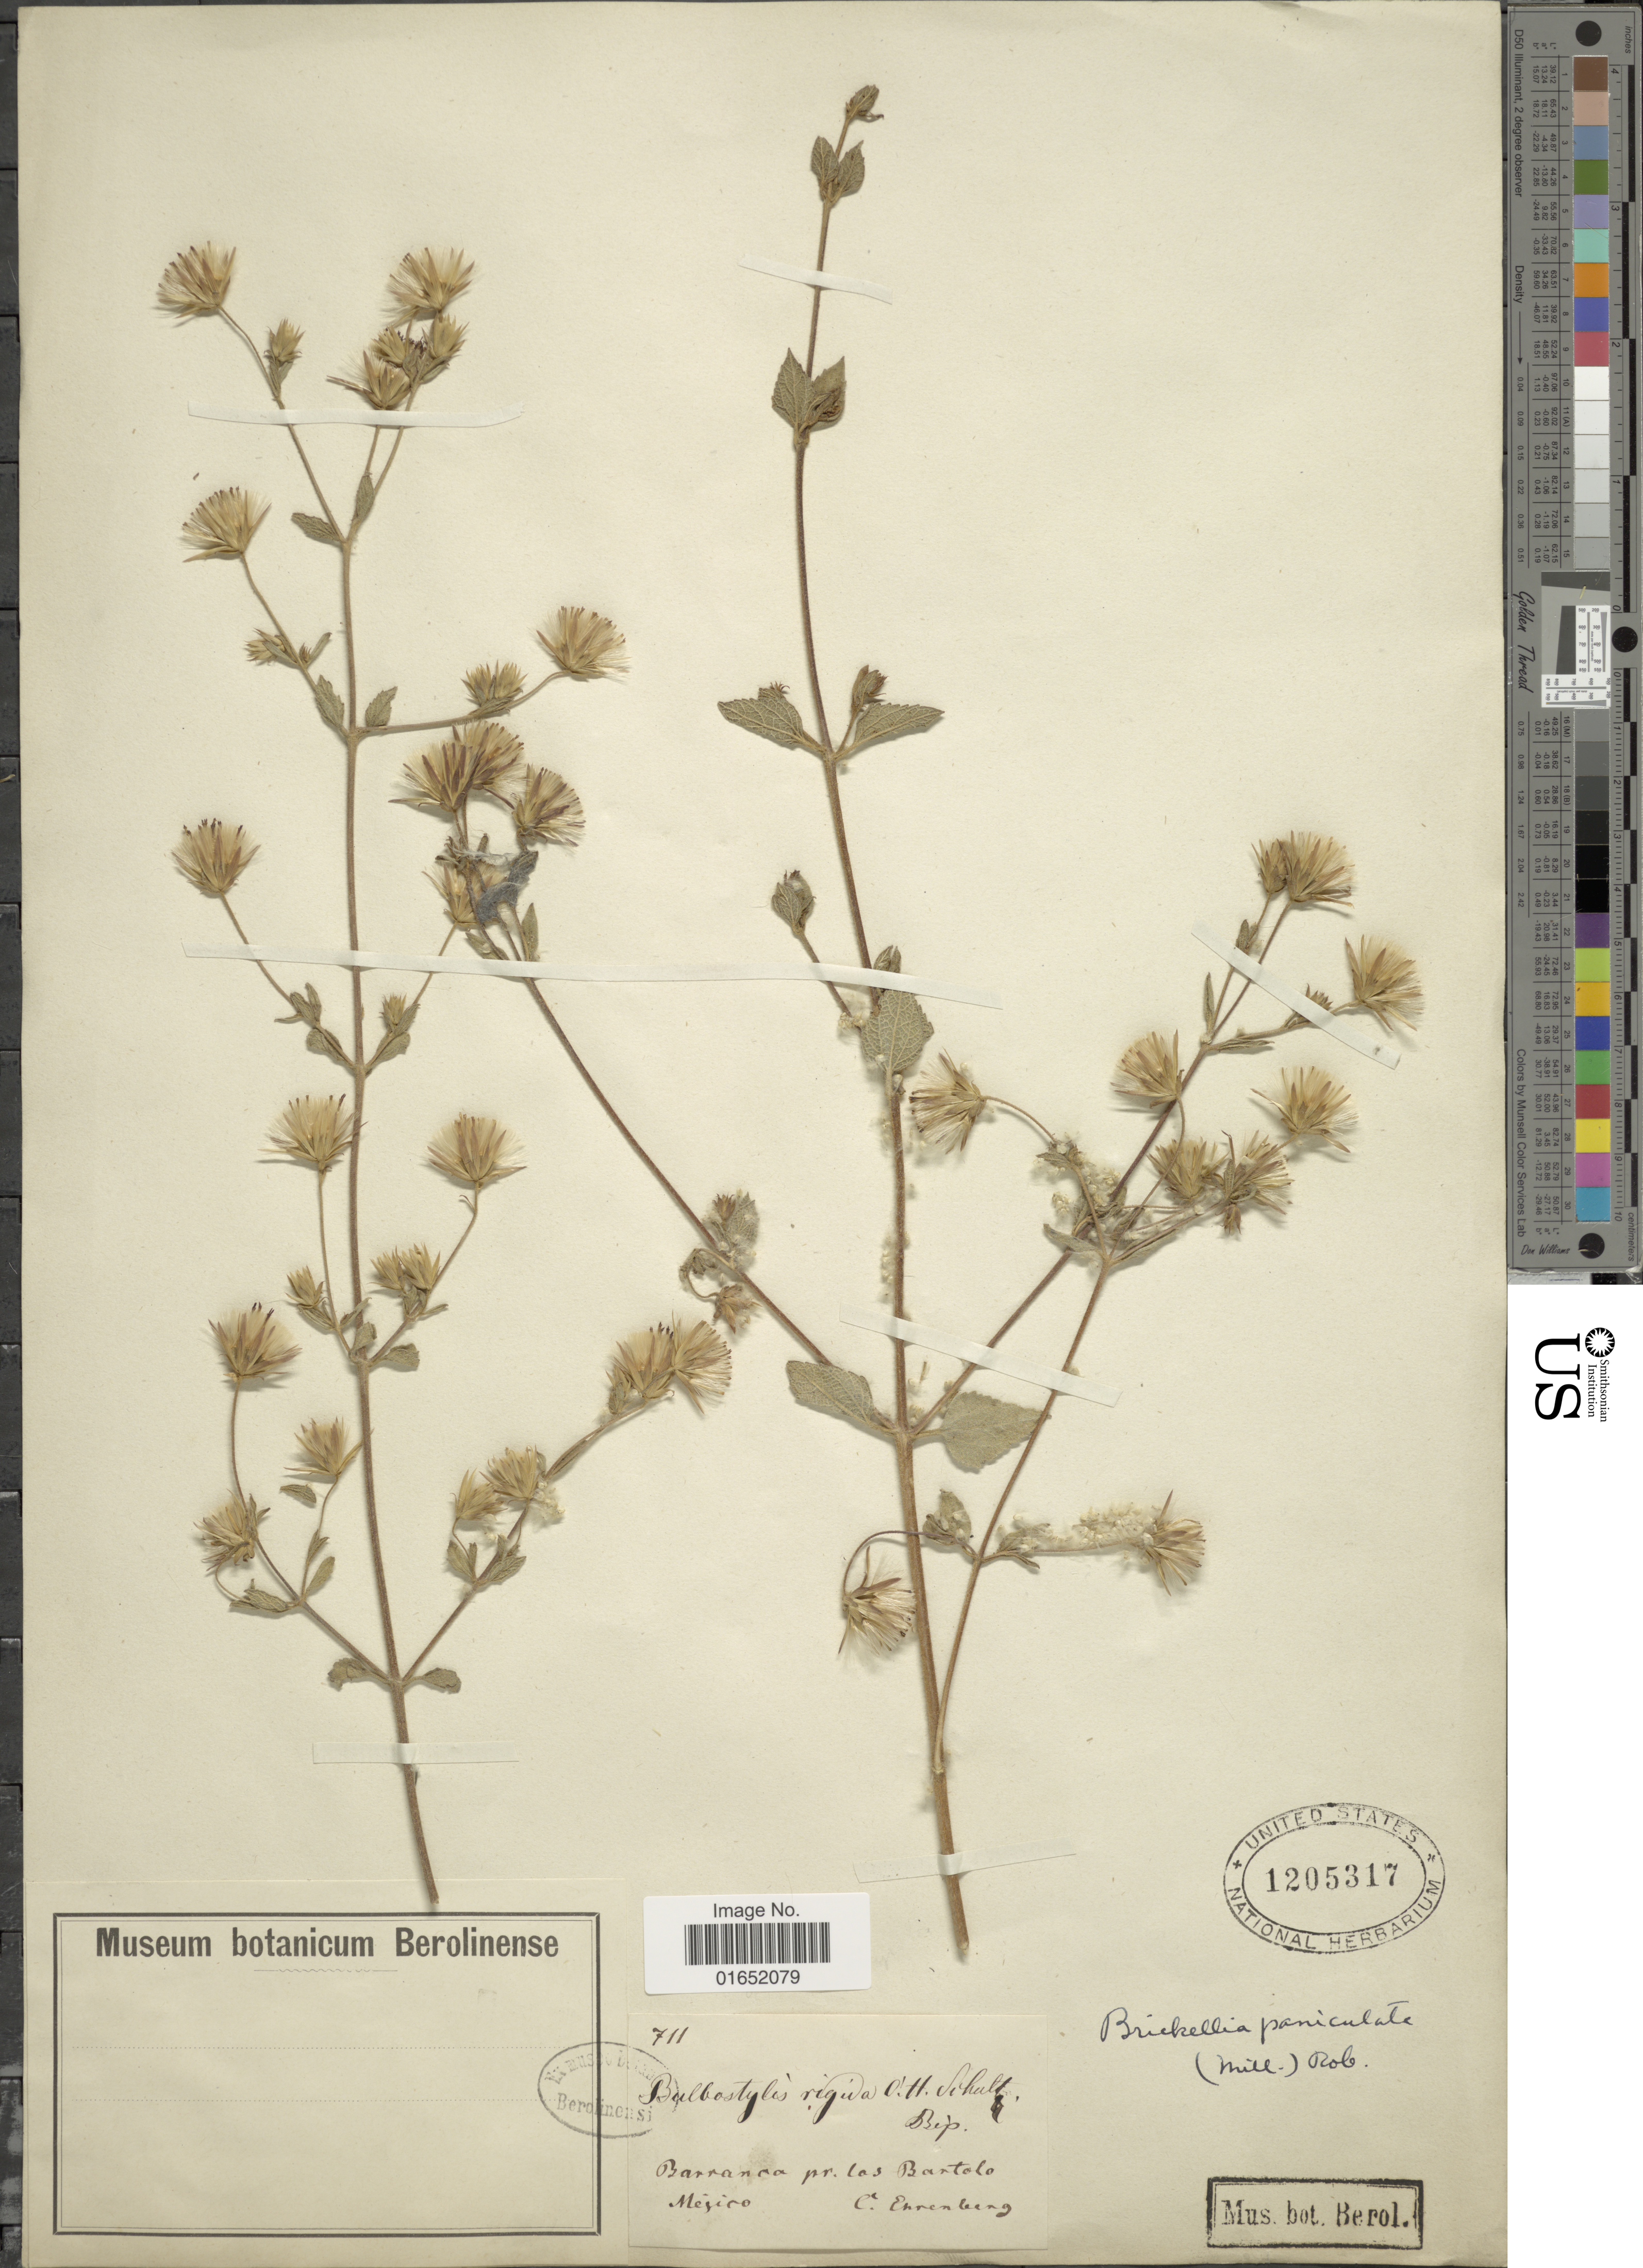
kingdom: Plantae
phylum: Tracheophyta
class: Magnoliopsida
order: Asterales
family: Asteraceae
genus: Brickellia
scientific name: Brickellia paniculata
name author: (Mill.) B.L. Rob.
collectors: C. G. Ehrenberg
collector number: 711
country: Mexico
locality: Barranca pr. Los Bartolo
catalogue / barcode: US 1205317